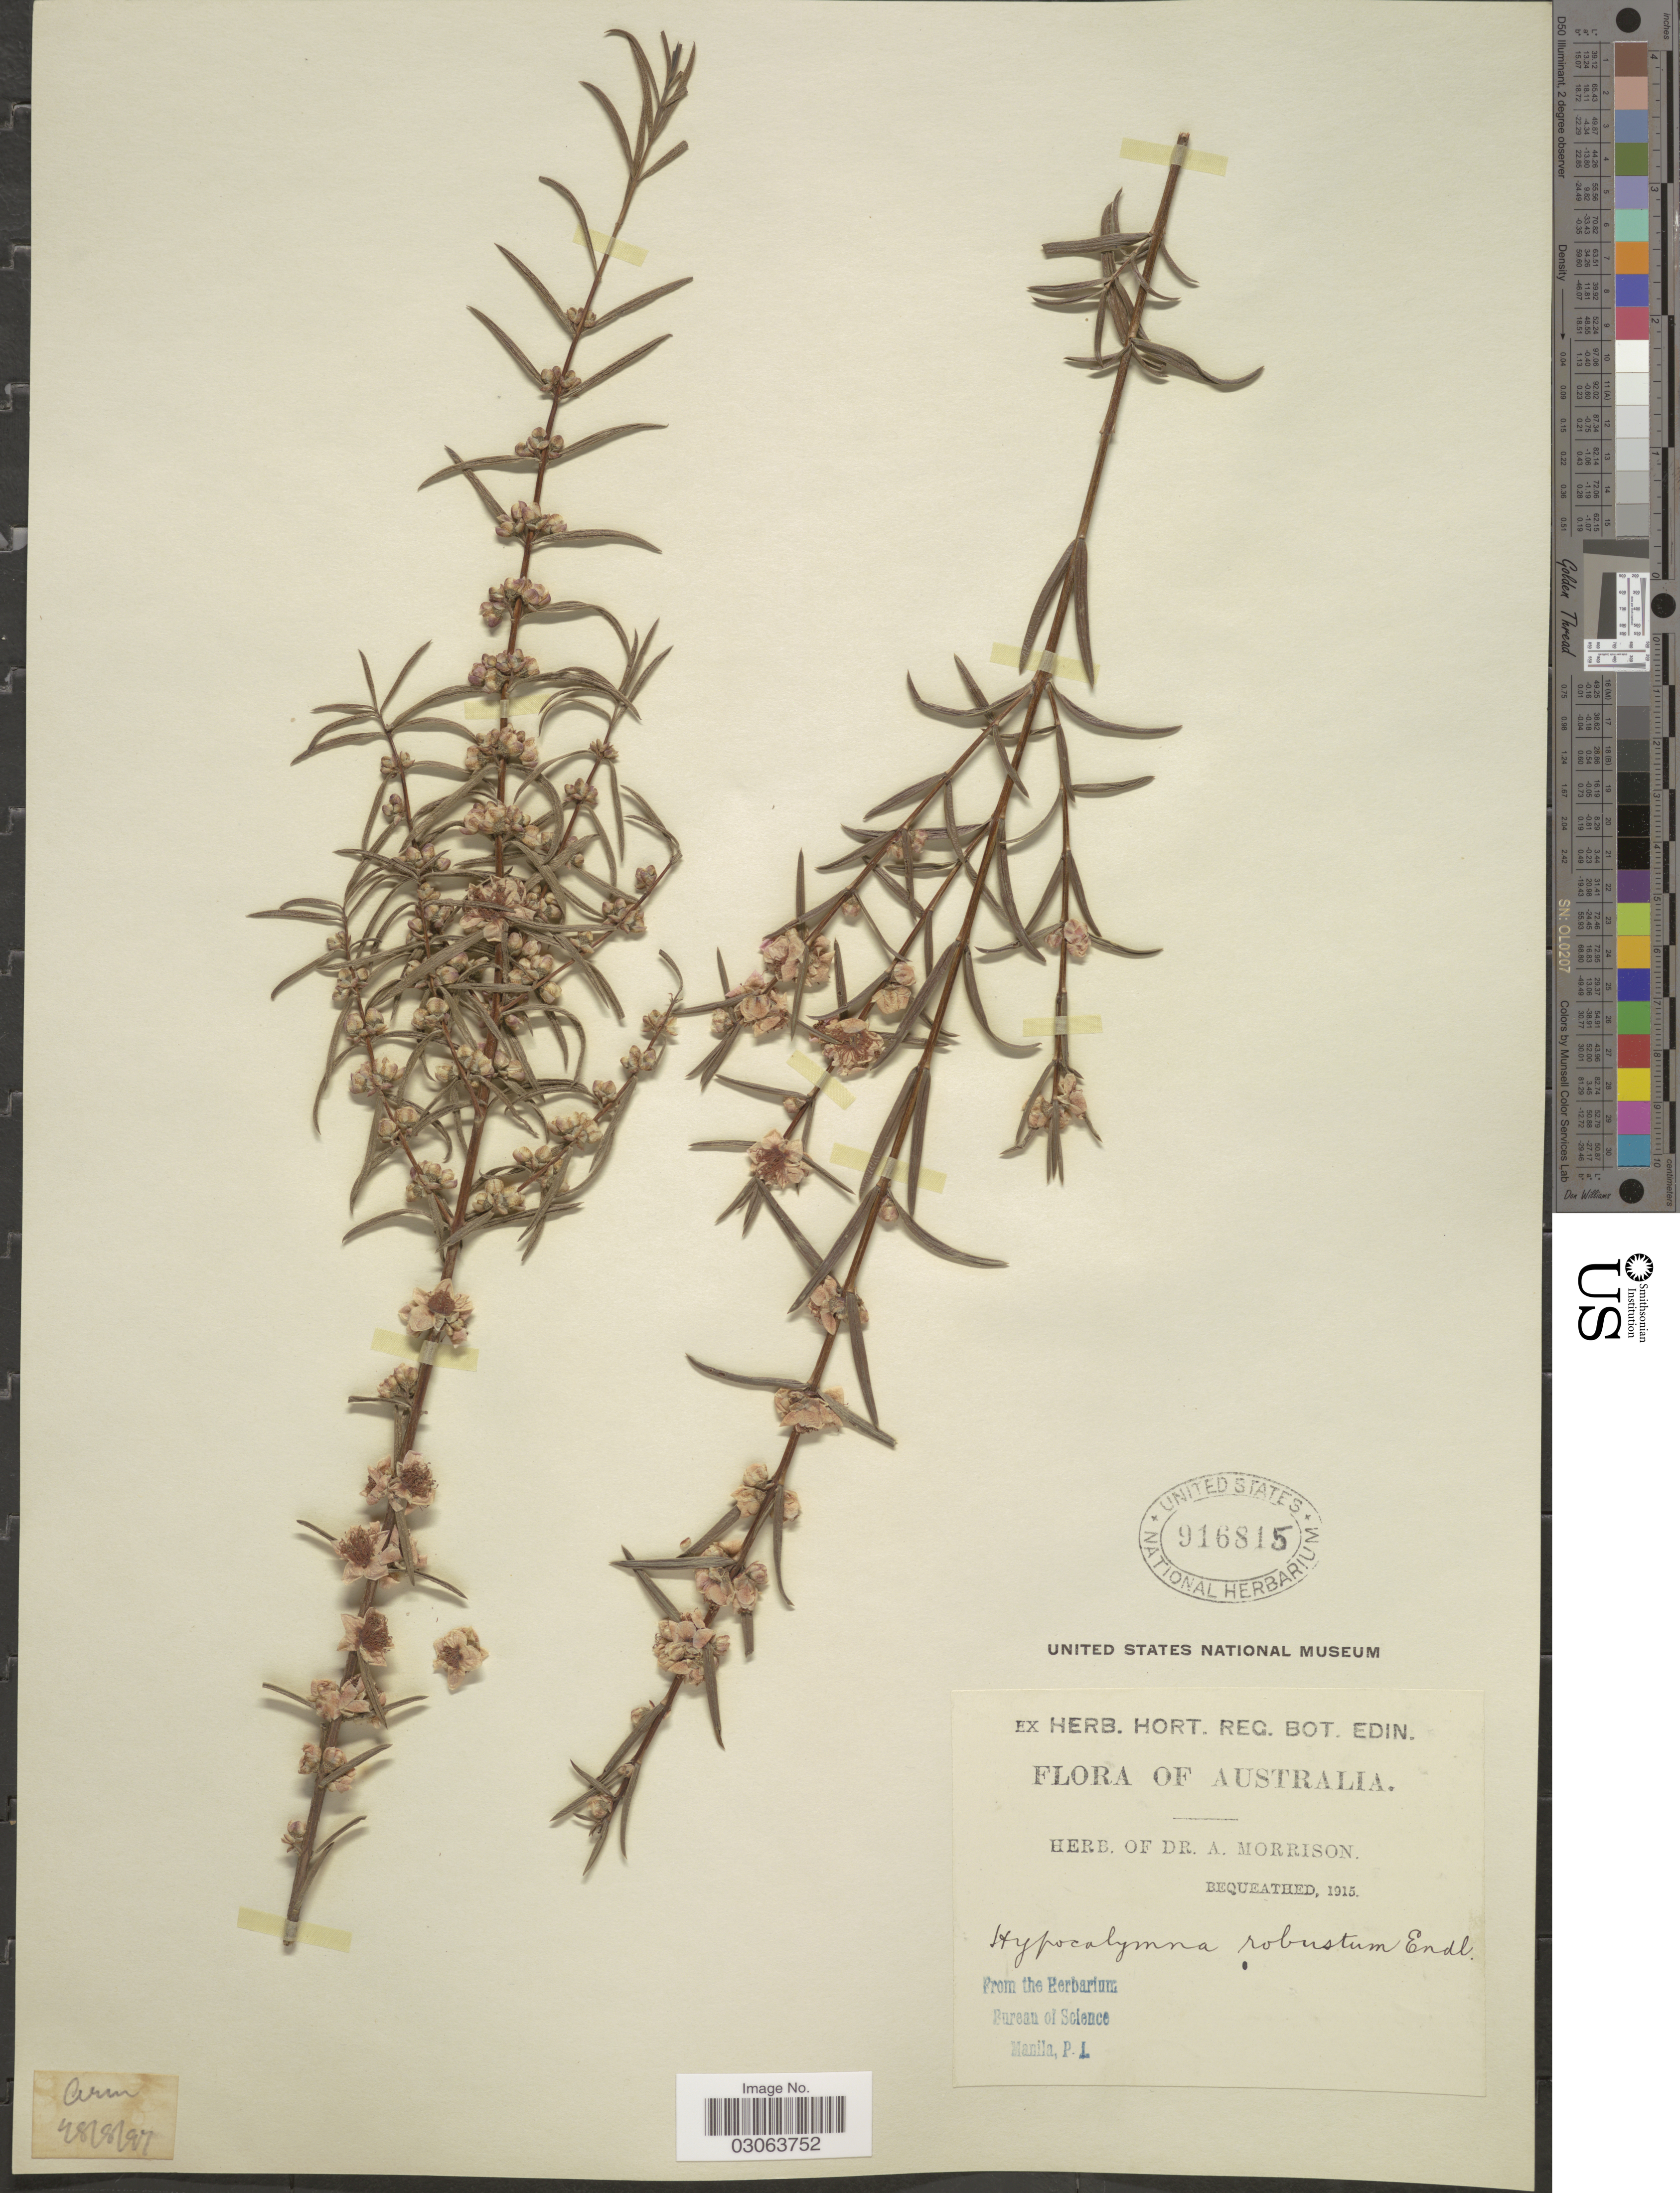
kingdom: Plantae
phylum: Tracheophyta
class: Magnoliopsida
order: Myrtales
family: Myrtaceae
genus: Hypocalymma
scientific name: Hypocalymma robustum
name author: (Endl.) Lindl.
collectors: ex herb. Dr. A. Morrison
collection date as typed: Transcribed d/m/y: 18/8/97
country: Australia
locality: Arm. [unsure placement]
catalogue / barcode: US 916815